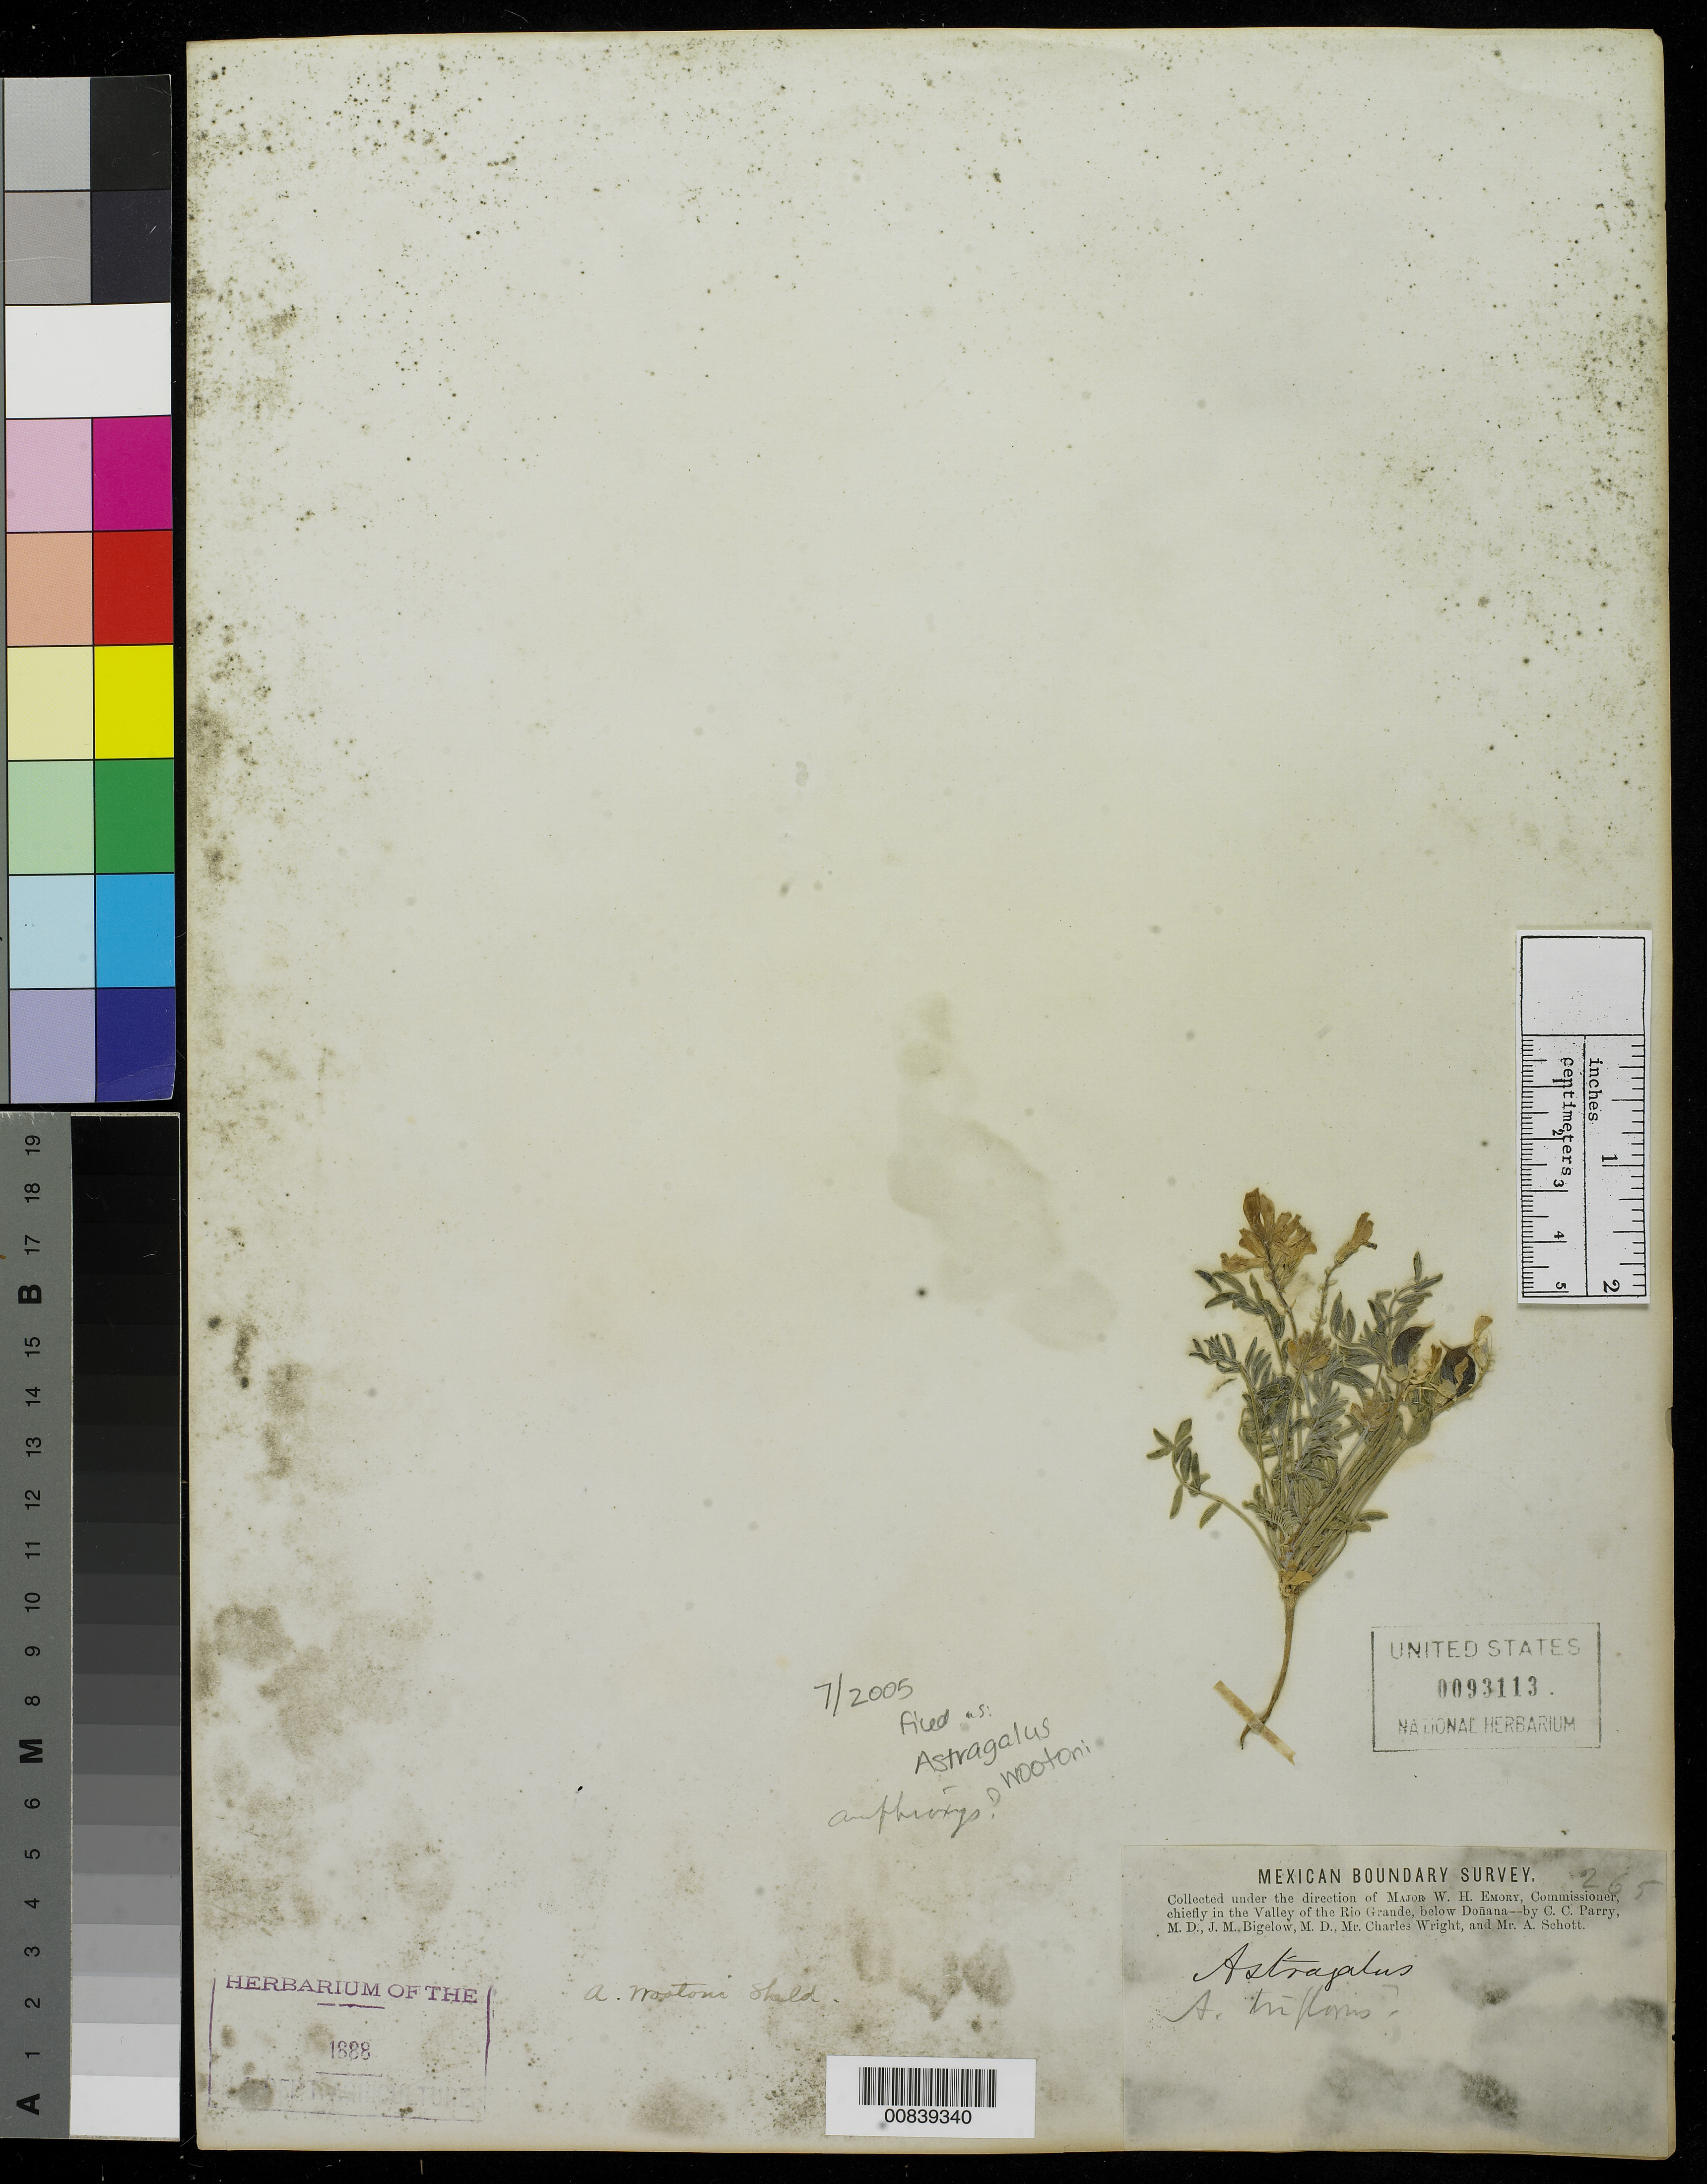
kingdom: Plantae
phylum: Tracheophyta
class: Magnoliopsida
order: Fabales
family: Fabaceae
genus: Astragalus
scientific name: Astragalus wootonii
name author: E. Sheld.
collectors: C. C. Parry, J. M. Bigelow, C. Wright & A. C. V. Schott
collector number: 265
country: United States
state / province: New Mexico / Texas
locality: Valley of the Rio Grande, below Doñana.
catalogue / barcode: US 93113